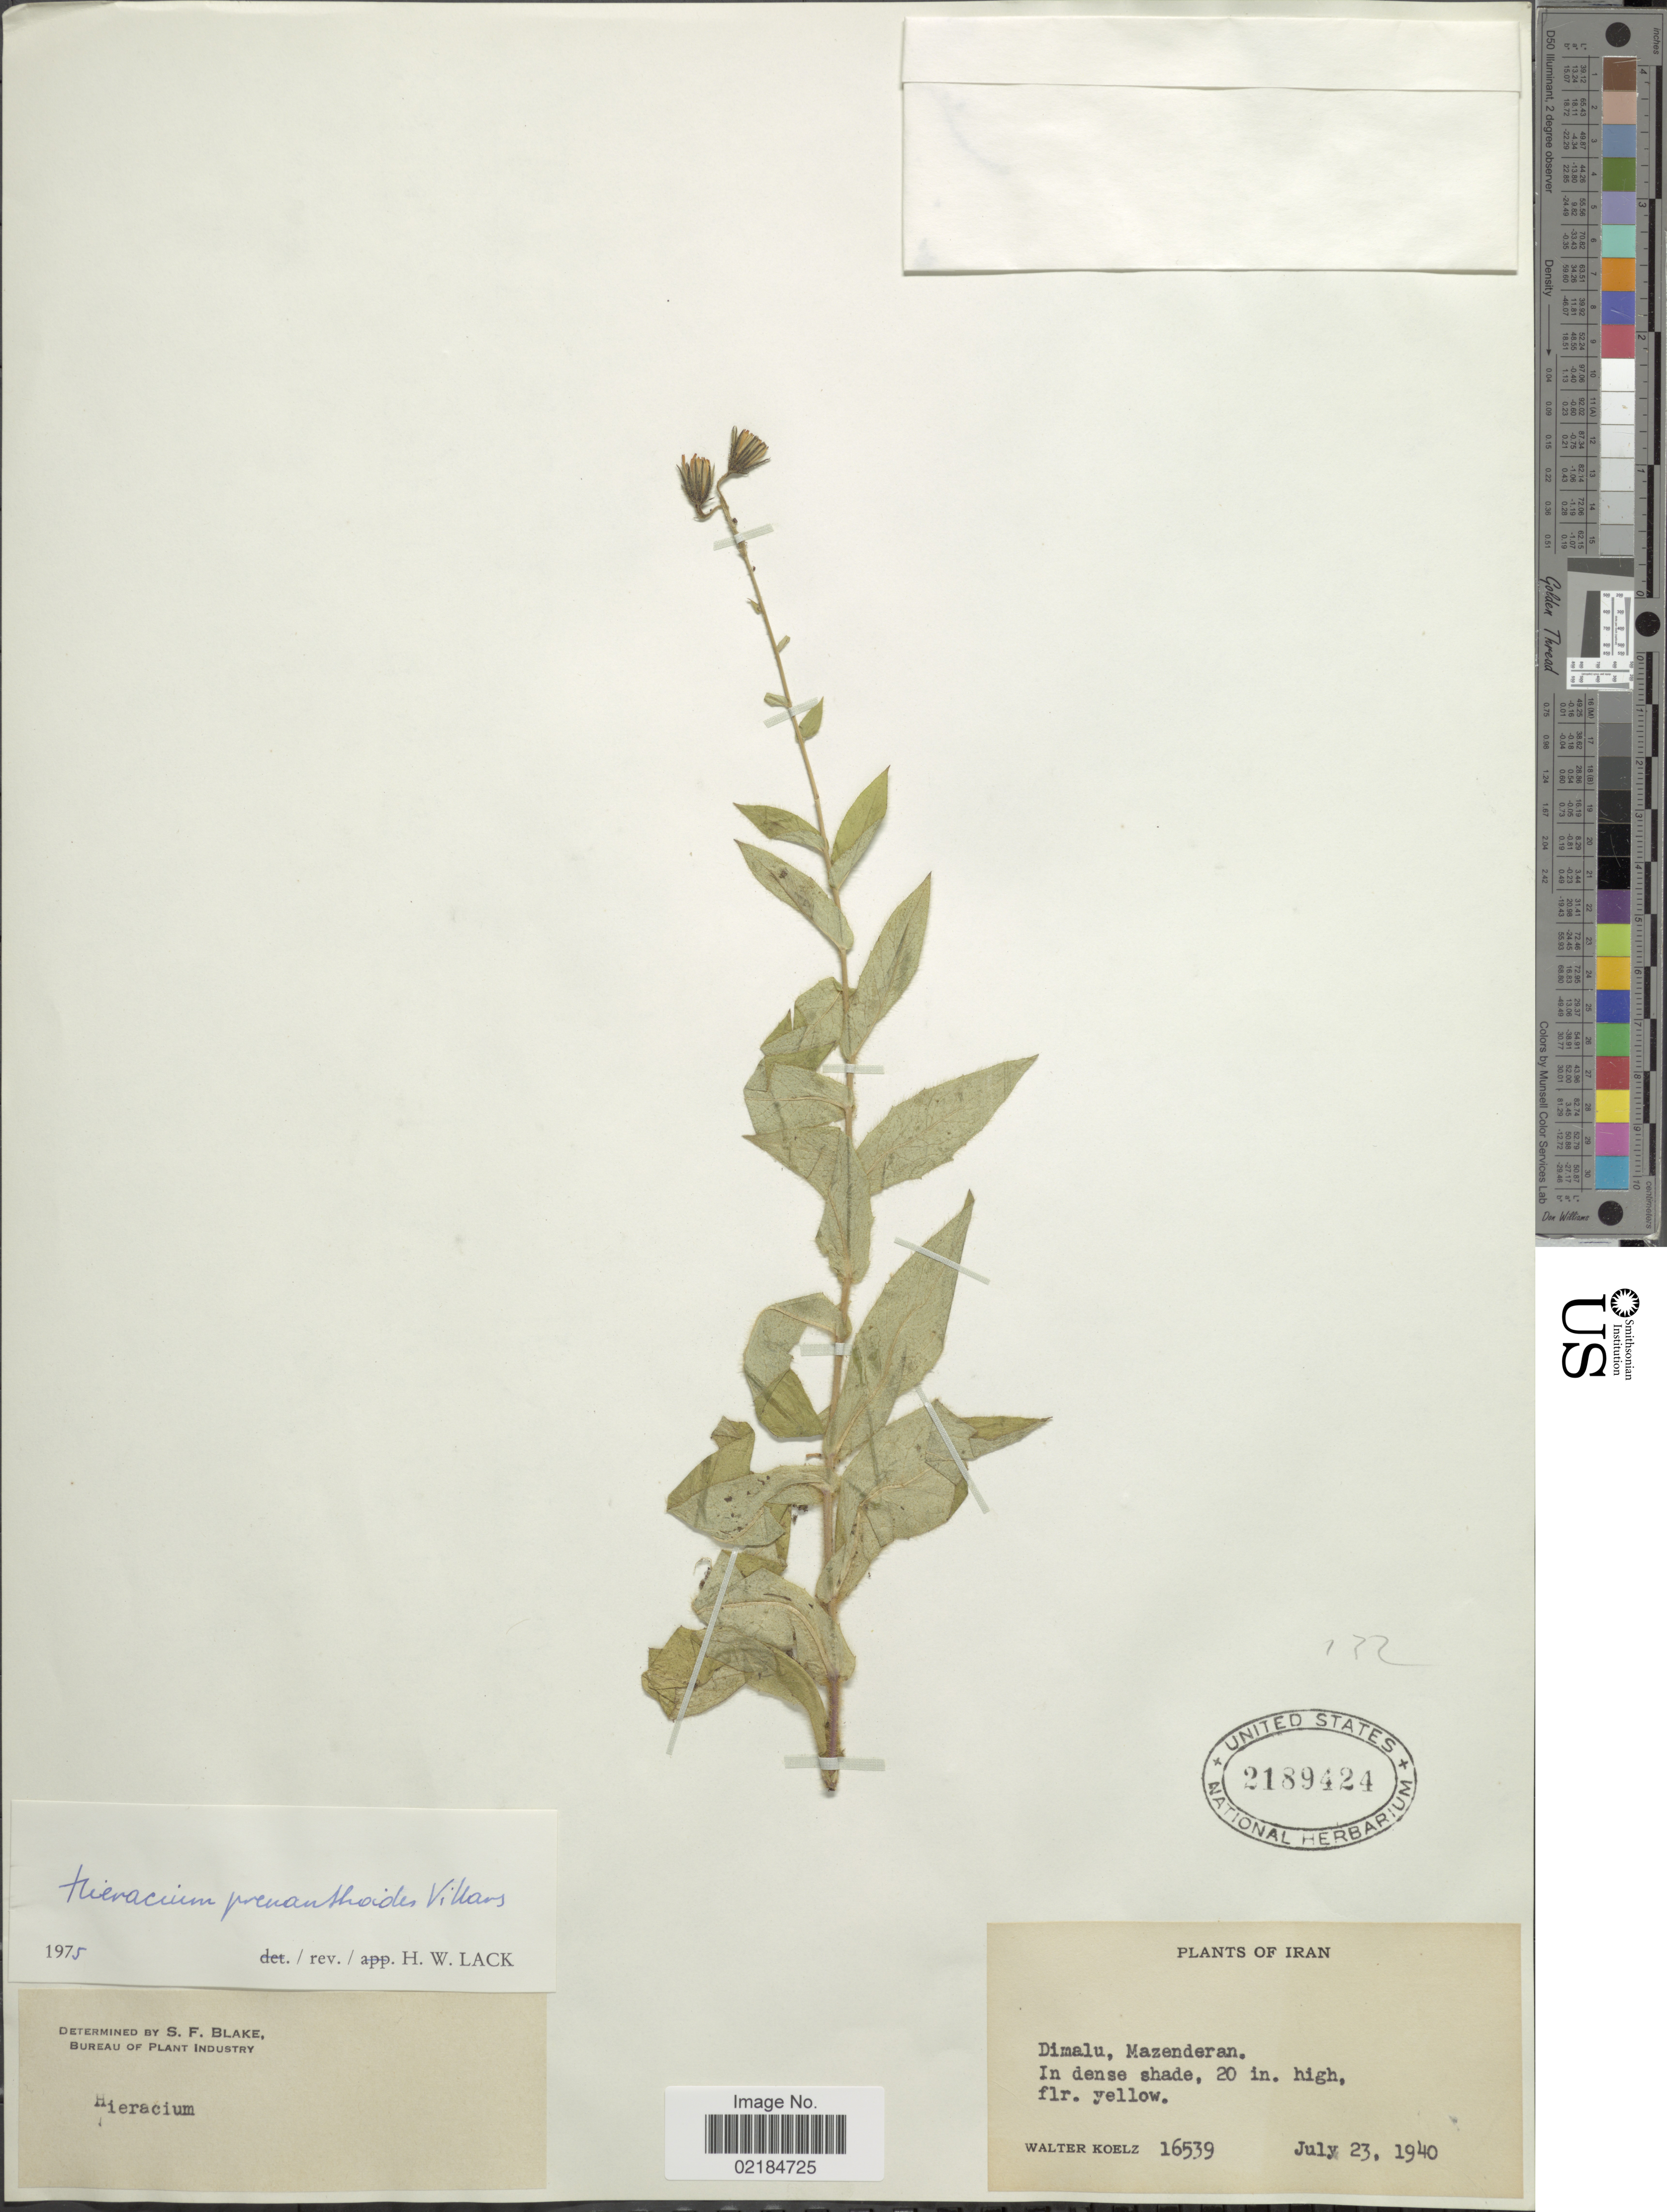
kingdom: Plantae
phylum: Tracheophyta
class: Magnoliopsida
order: Asterales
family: Asteraceae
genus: Hieracium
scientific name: Hieracium prenanthoides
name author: Vill.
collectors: W. N. Koelz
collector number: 16539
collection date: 1940-07-23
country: Iran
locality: Dimalu, Mazenderan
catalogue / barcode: US 2189424